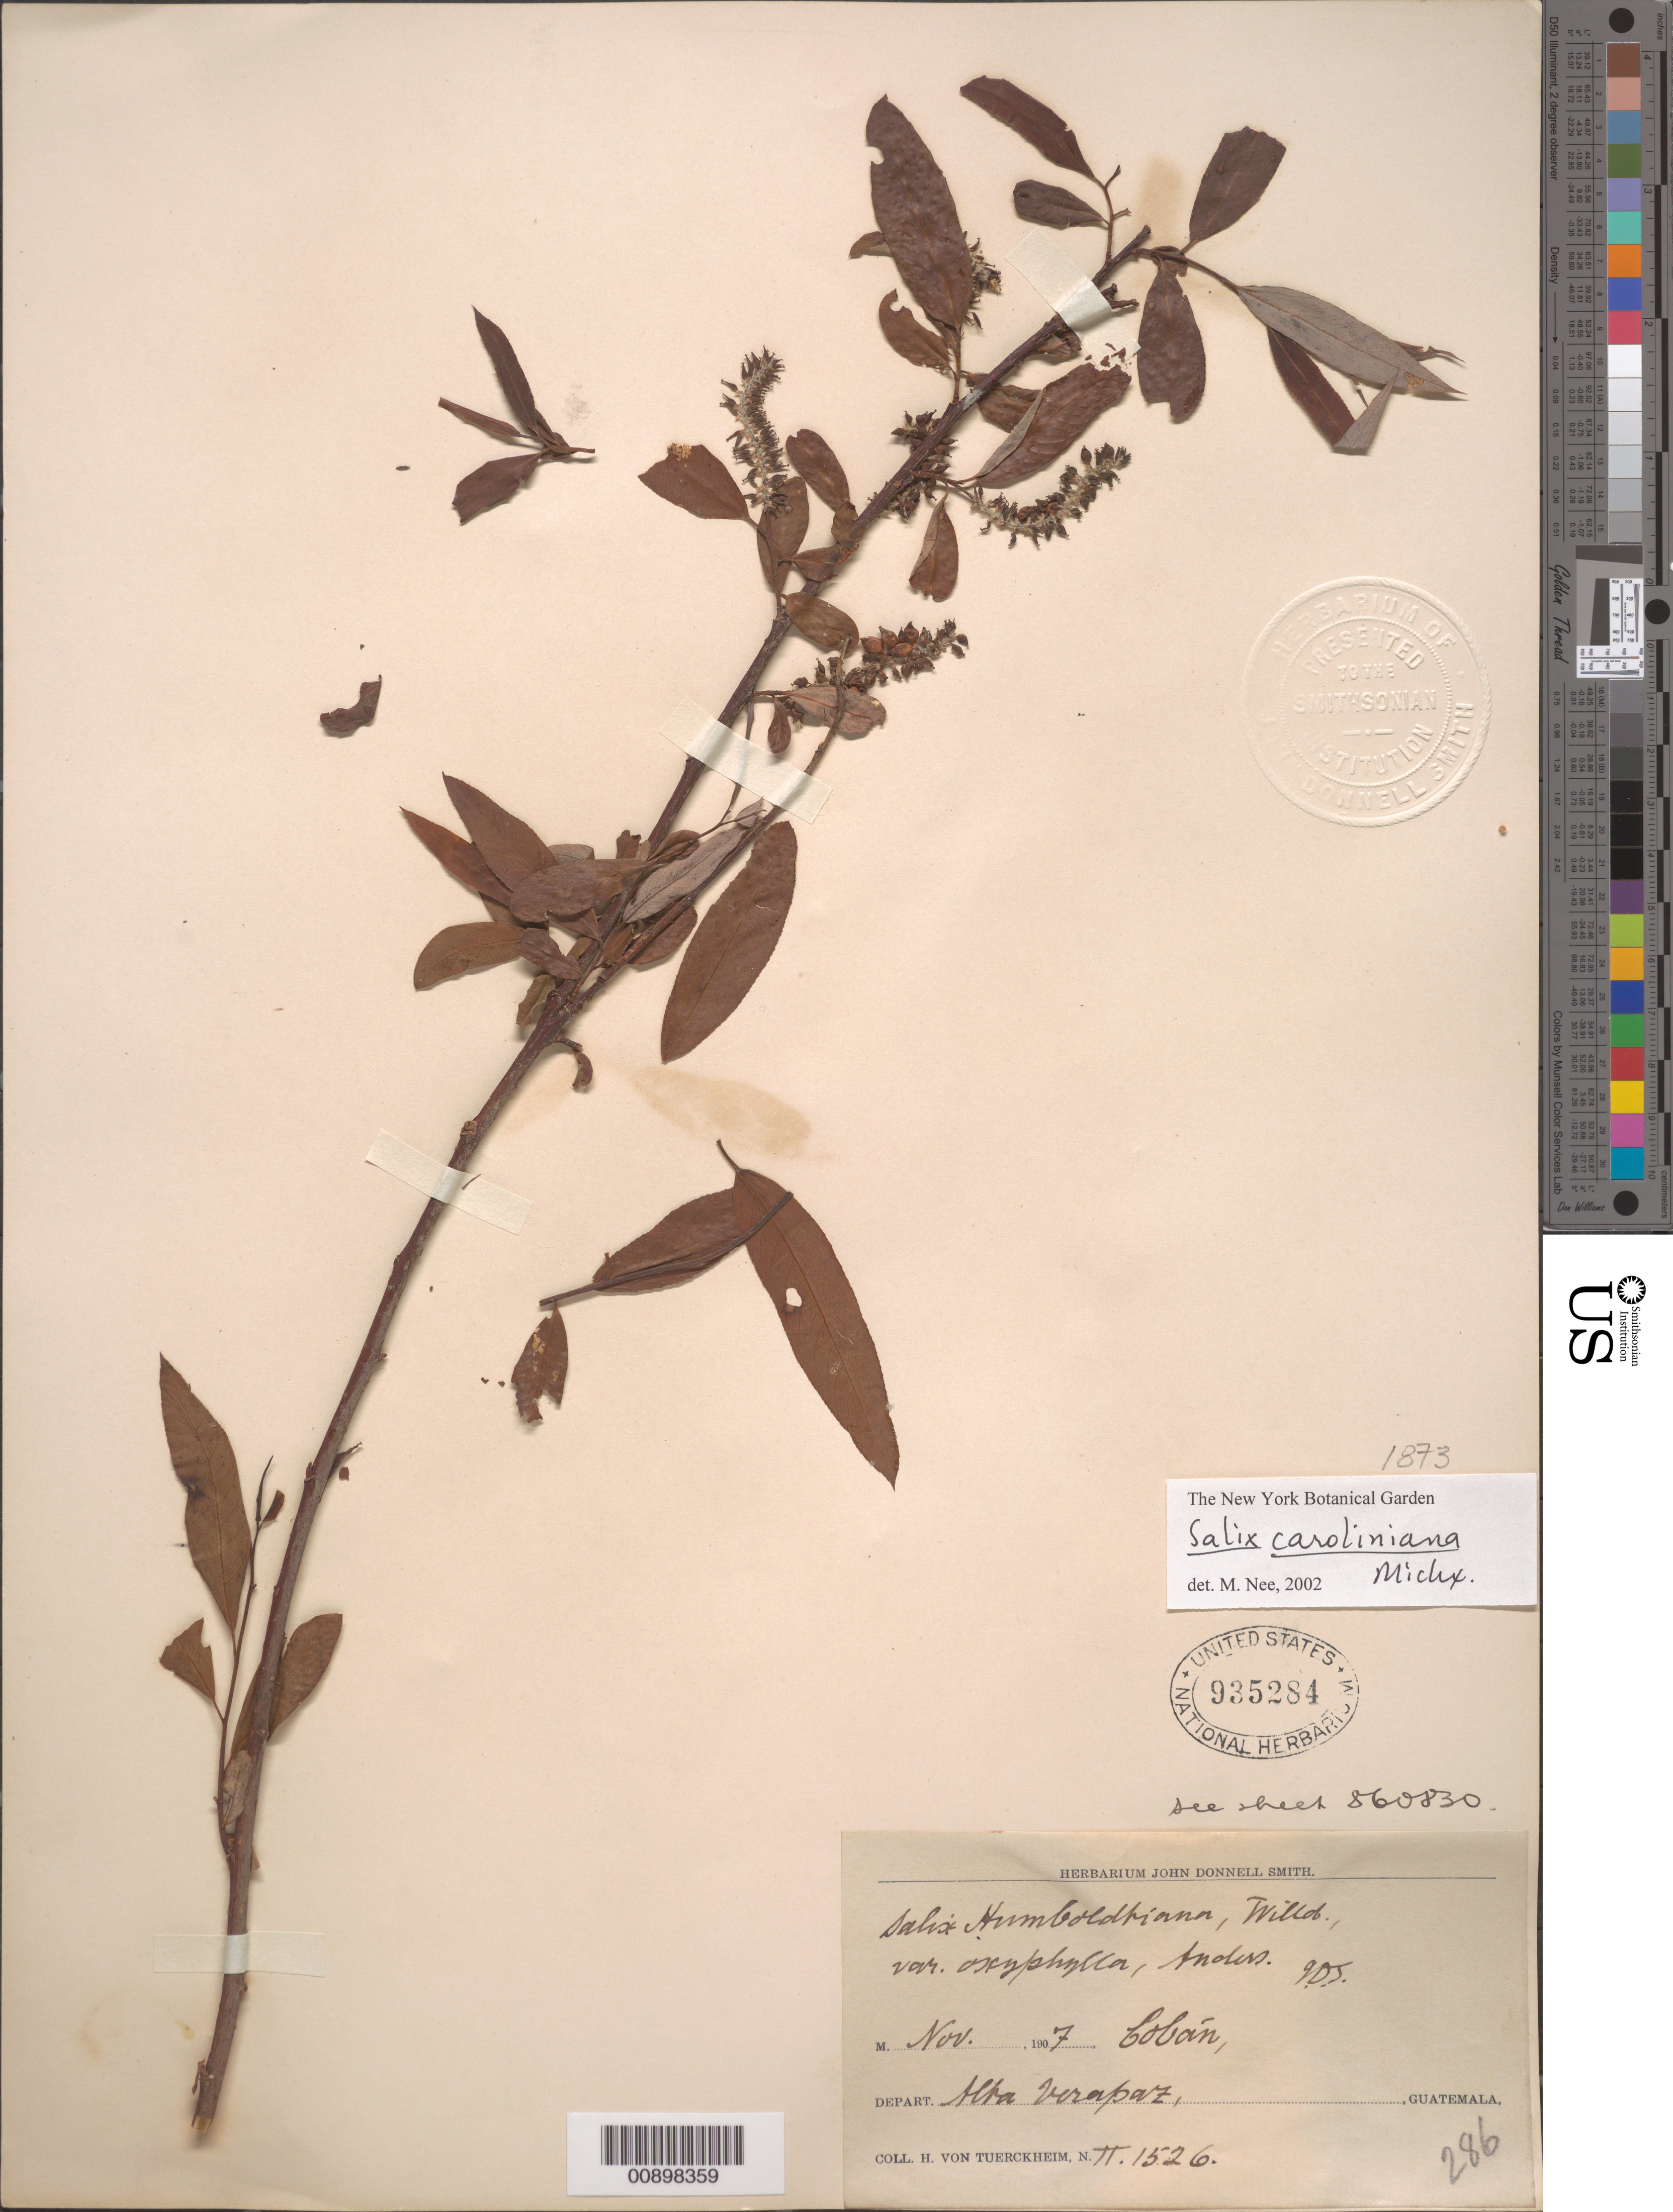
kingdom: Plantae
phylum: Tracheophyta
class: Magnoliopsida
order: Malpighiales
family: Salicaceae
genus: Salix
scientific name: Salix caroliniana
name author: Michx.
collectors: H. von Türckheim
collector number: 1526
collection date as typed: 07 Nov 1---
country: Guatemala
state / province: Alta Verapaz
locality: Cobán, Depart. Alta Verapaz, Guatemala.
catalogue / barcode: US 935284